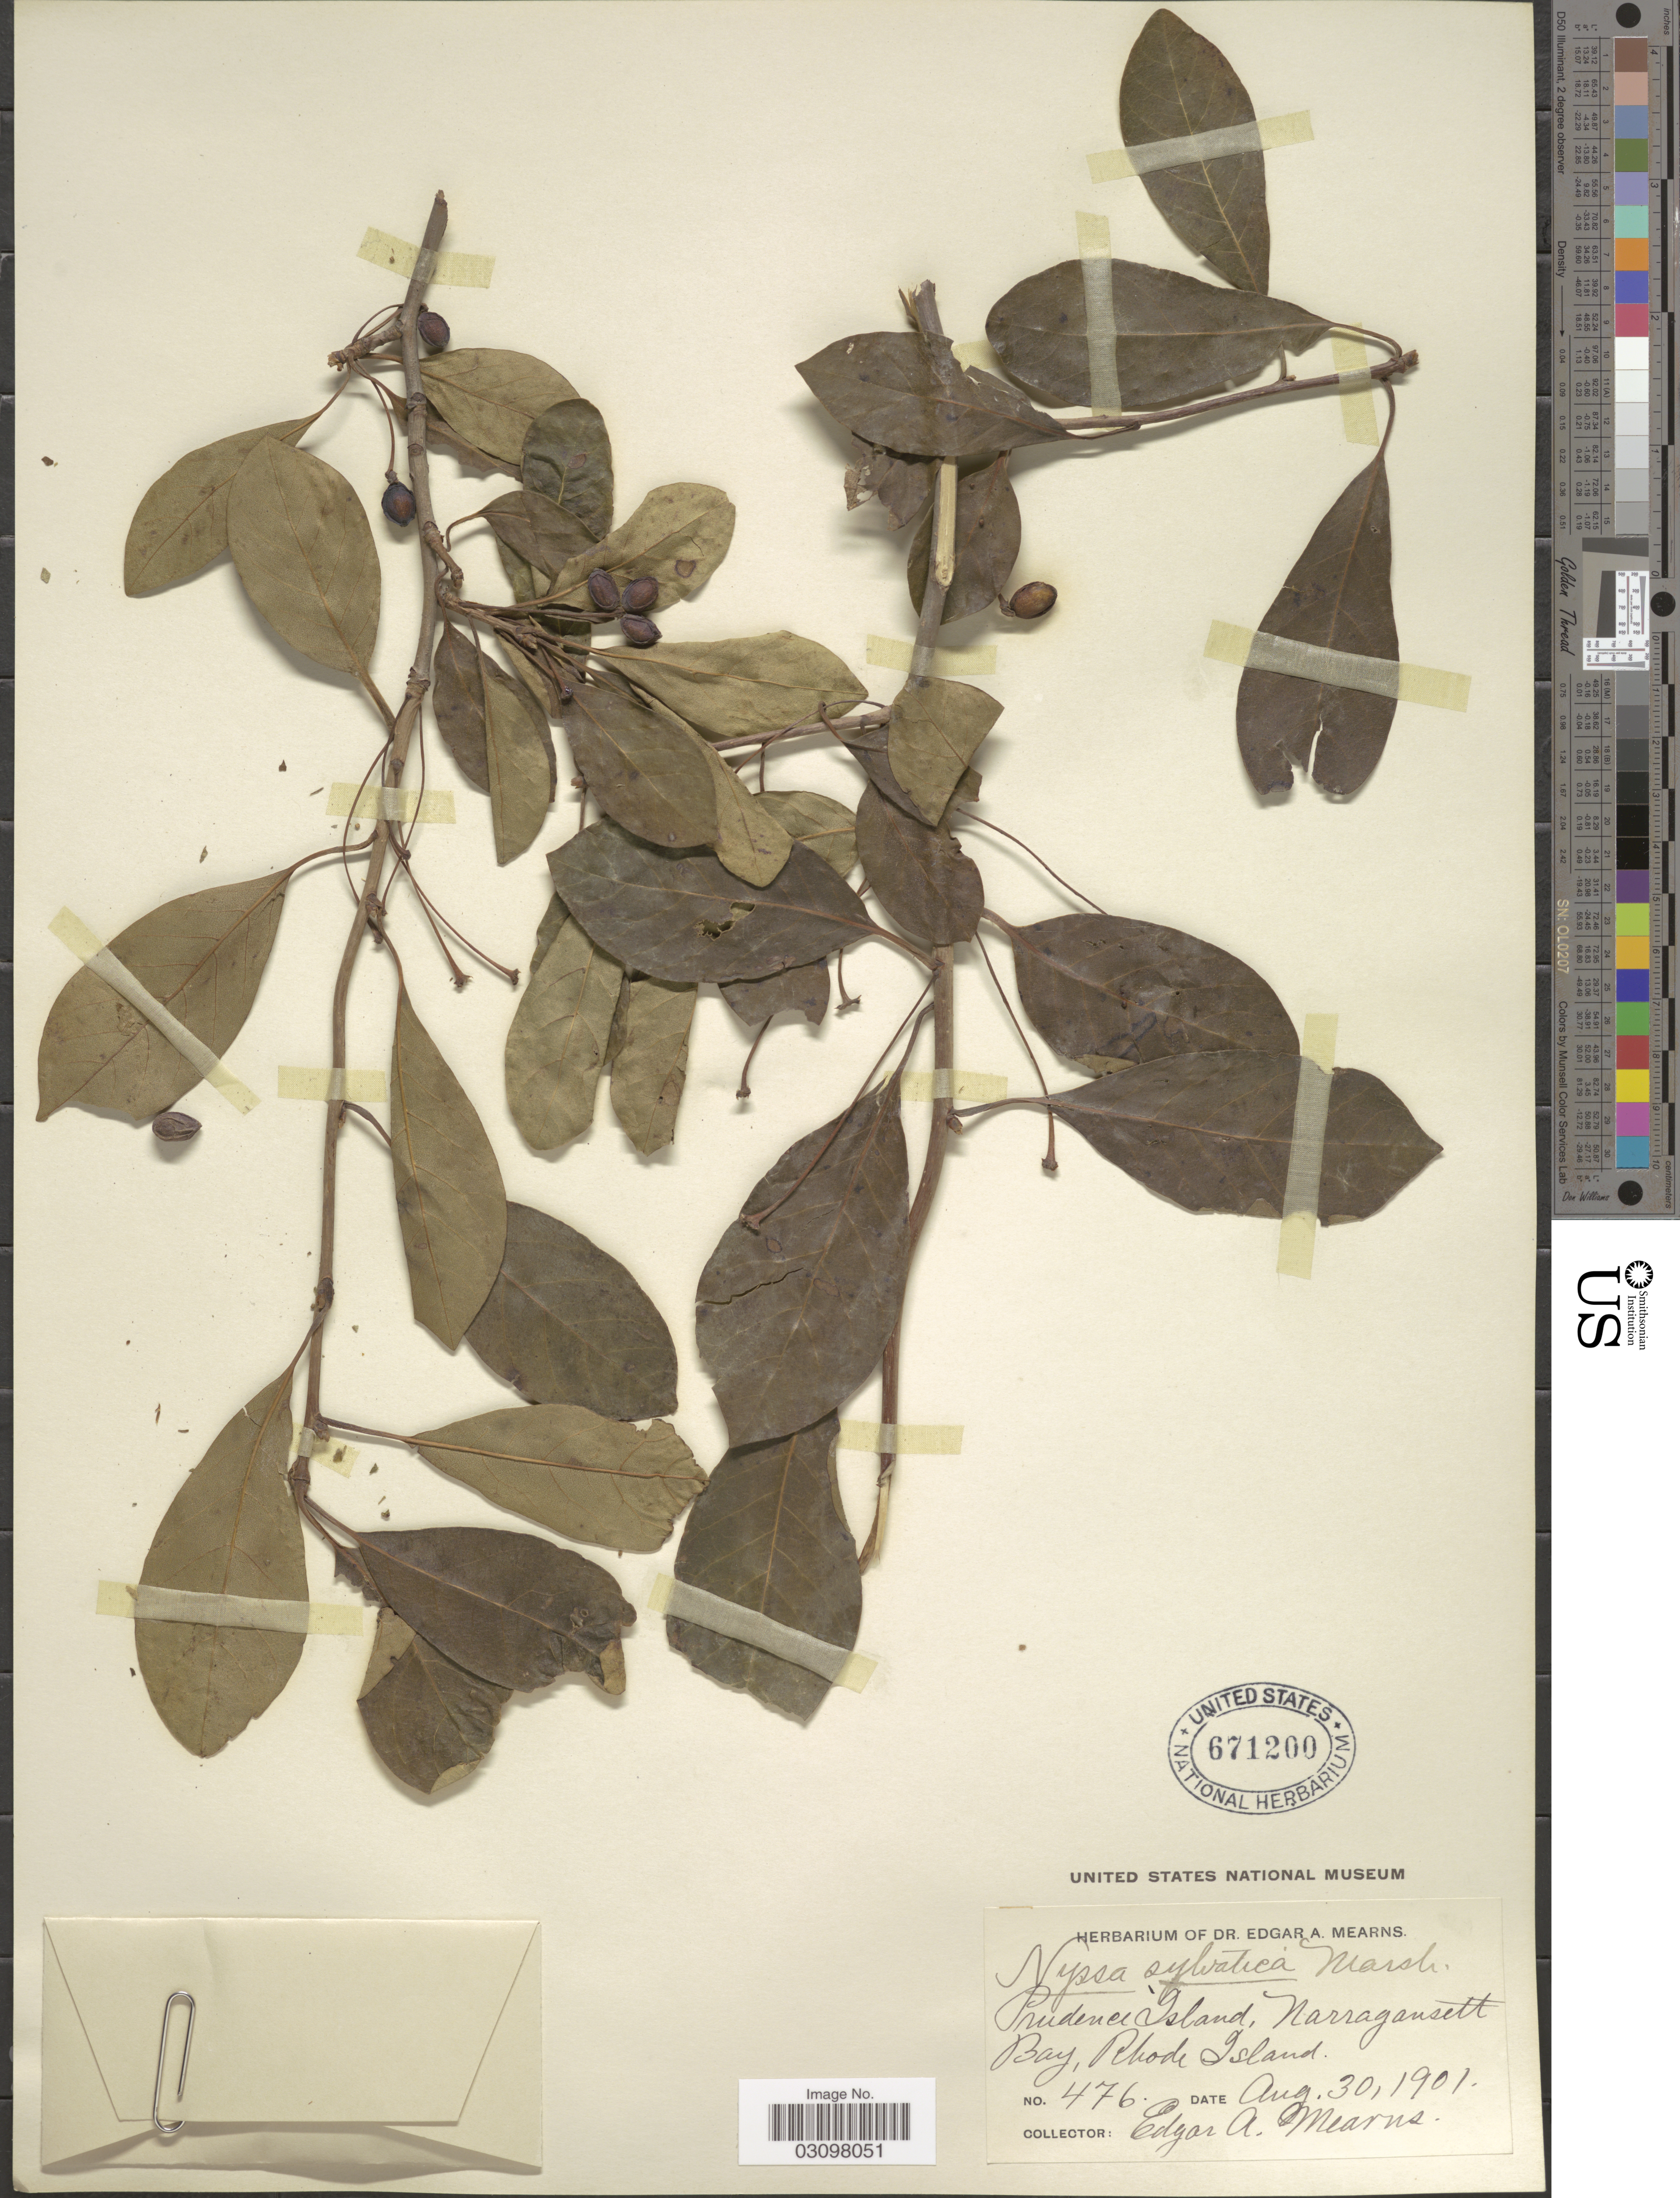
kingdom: Plantae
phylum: Tracheophyta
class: Magnoliopsida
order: Cornales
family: Nyssaceae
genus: Nyssa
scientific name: Nyssa sylvatica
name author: Marshall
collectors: E. A. Mearns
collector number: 476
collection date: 1901-08-30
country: United States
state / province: Rhode Island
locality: Prudence Island, Narragansett Bay.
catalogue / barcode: US 671200